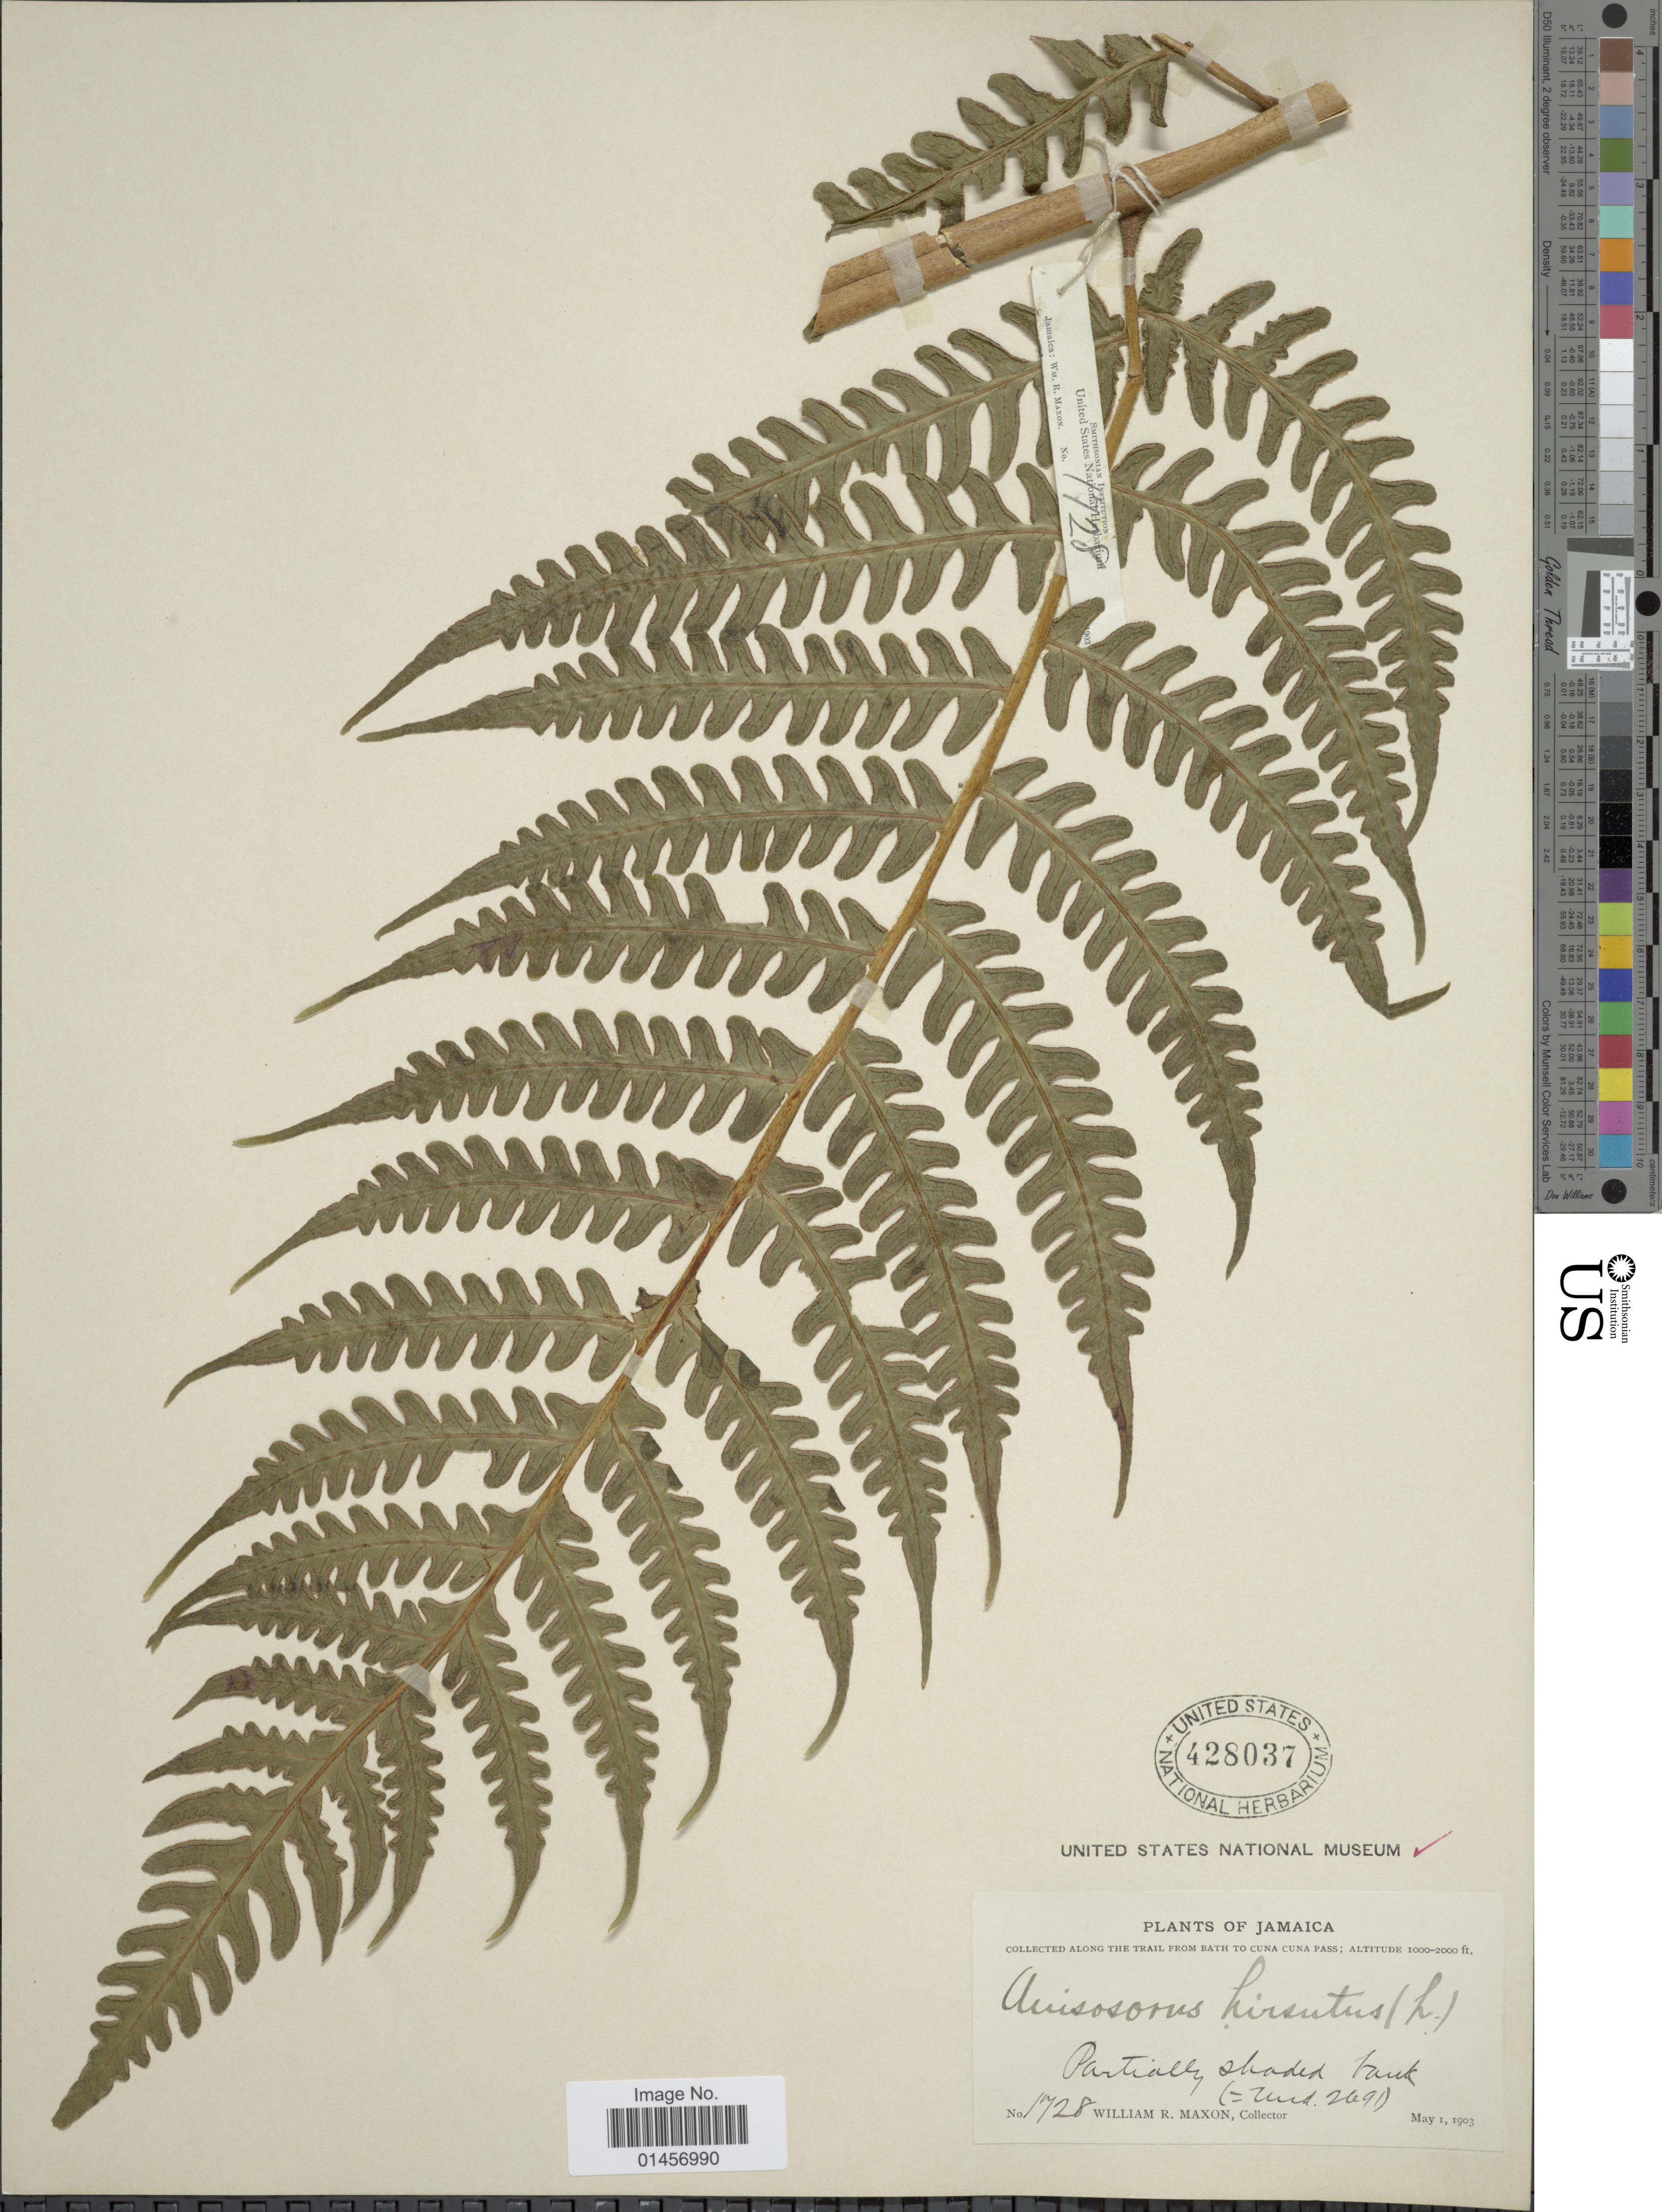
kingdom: Plantae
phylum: Tracheophyta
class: Polypodiopsida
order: Polypodiales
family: Lonchitidaceae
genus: Lonchitis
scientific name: Lonchitis hirsuta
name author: L.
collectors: W. R. Maxon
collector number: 1728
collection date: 1903-05-01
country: Jamaica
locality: Jamaica, along the trail from bath to Cuna Cuna pass.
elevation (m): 305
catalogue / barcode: US 428037